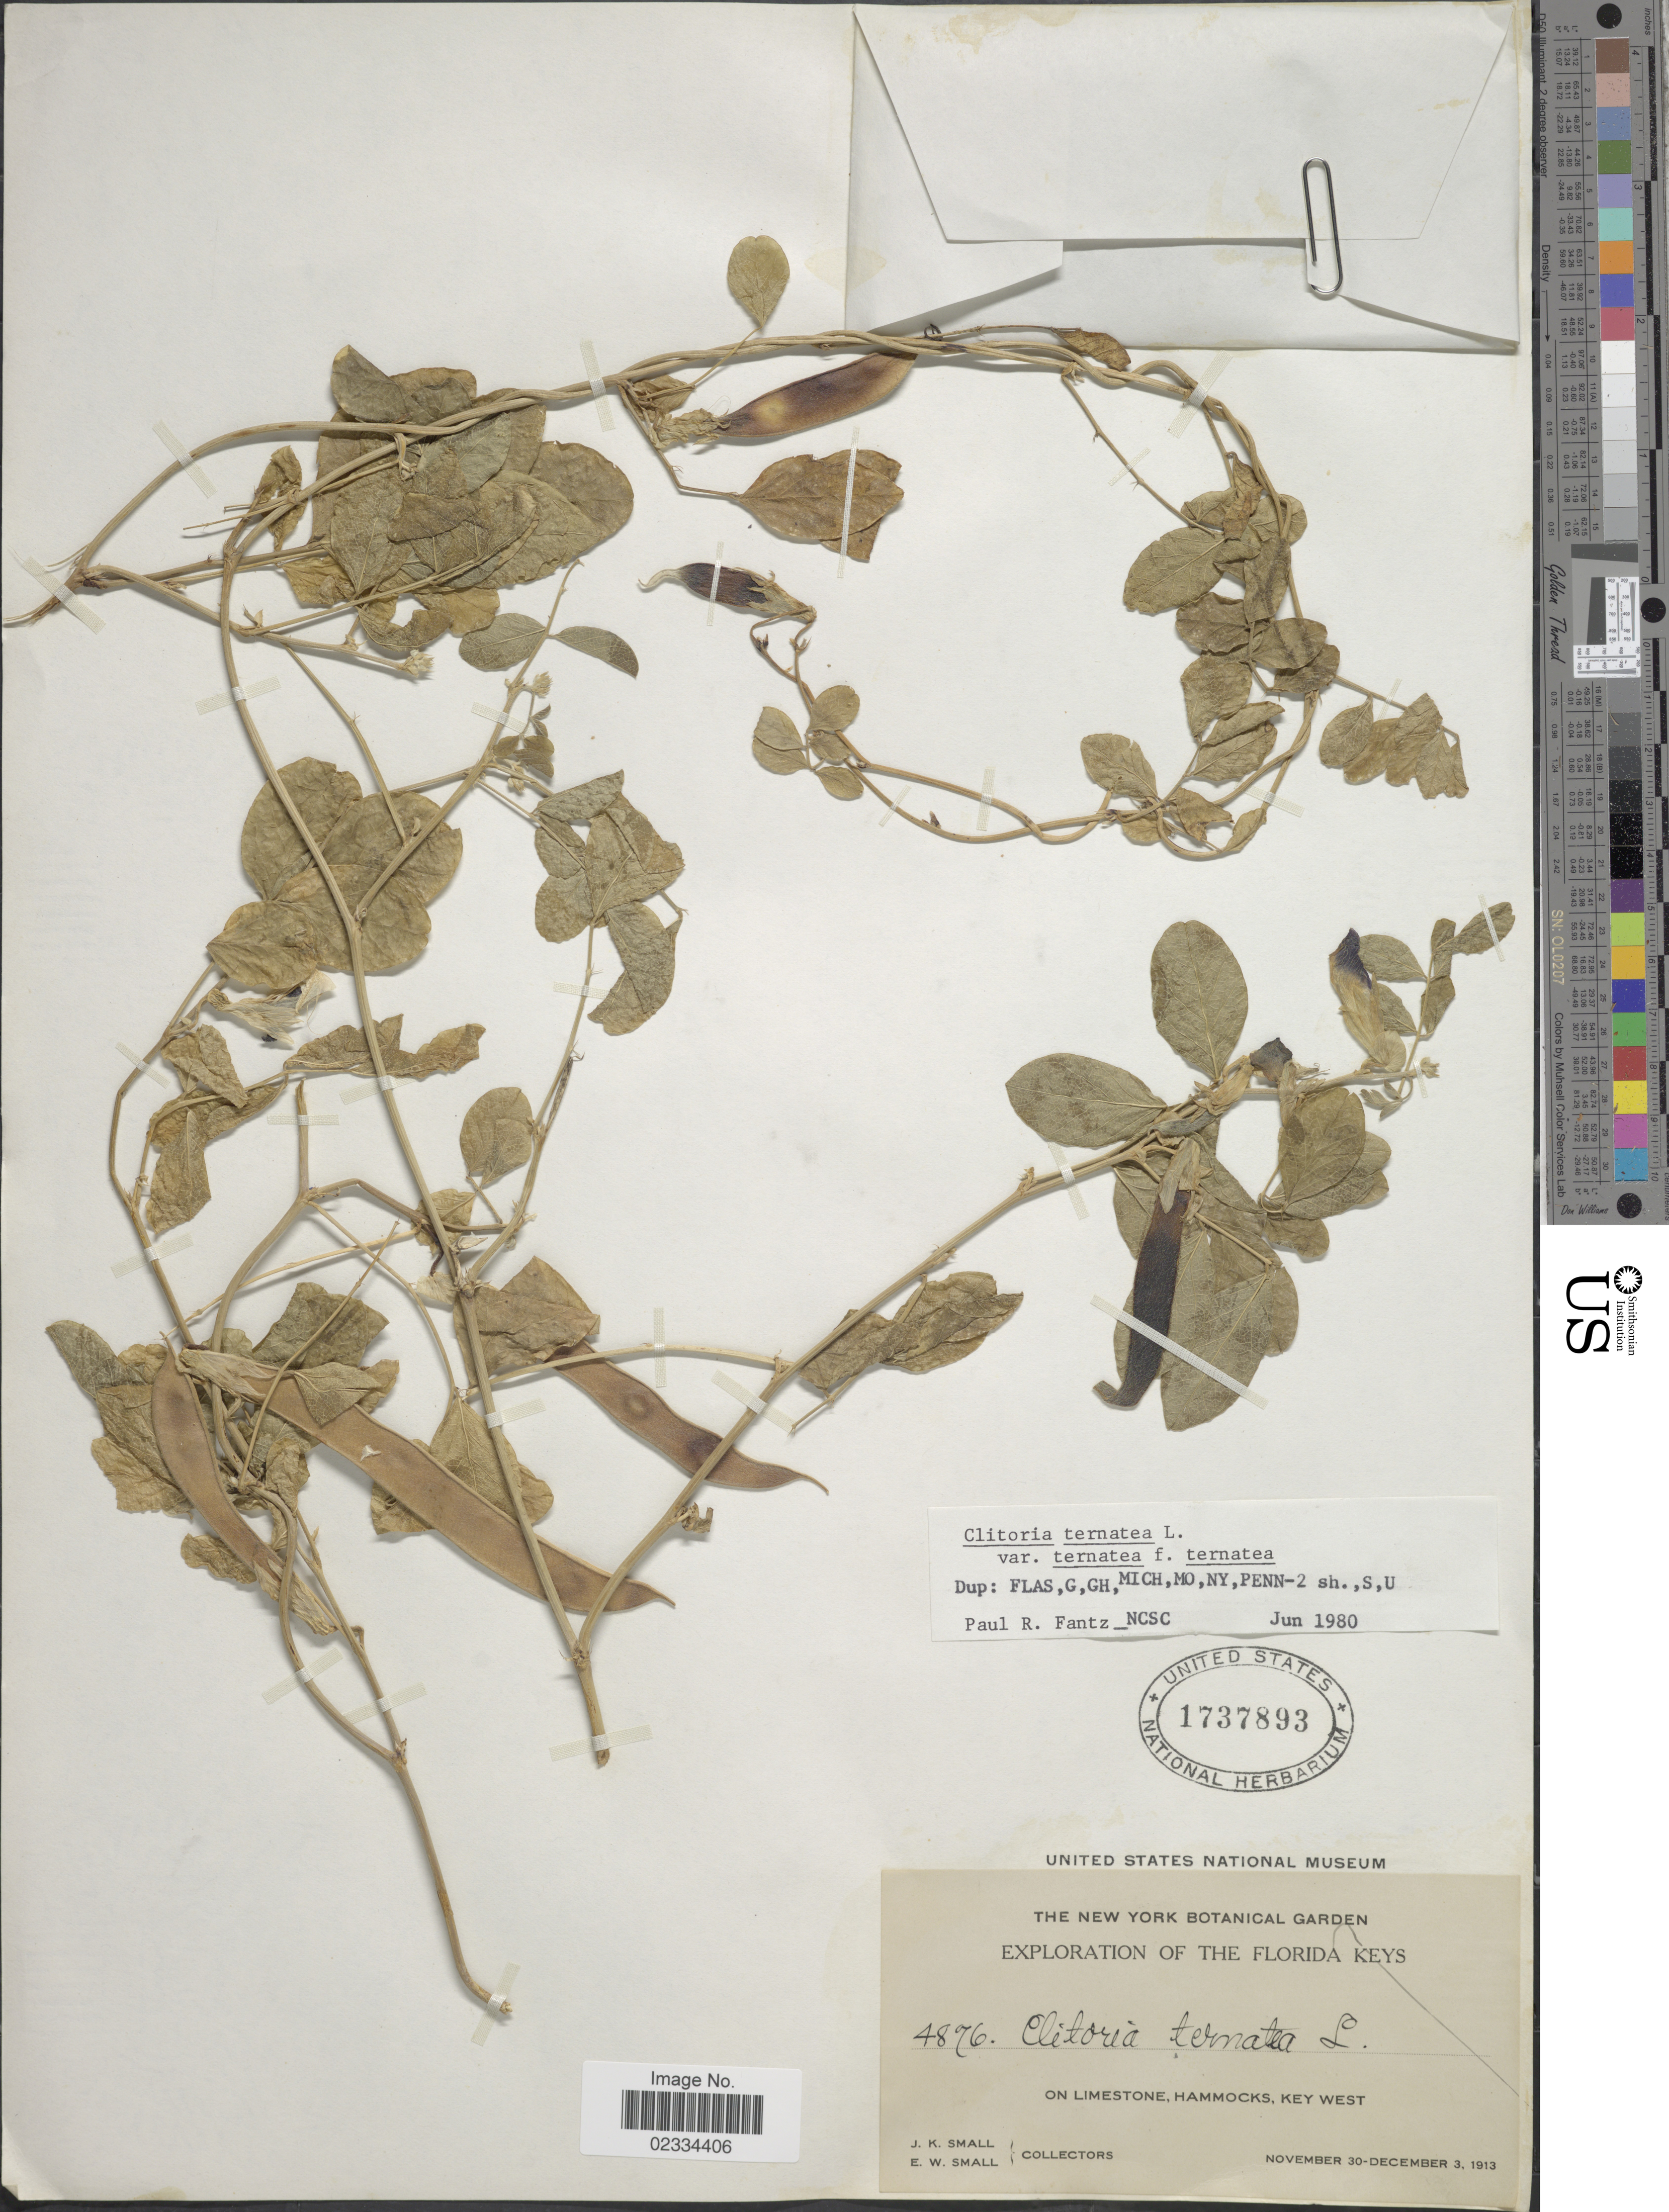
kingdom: Plantae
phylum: Tracheophyta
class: Magnoliopsida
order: Fabales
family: Fabaceae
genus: Clitoria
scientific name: Clitoria ternatea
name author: L.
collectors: J. K. Small & E. W. Small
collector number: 4876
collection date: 1913-11-30/1913-12-03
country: United States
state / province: Florida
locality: Florida Keys, Hammocks, Key West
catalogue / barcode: US 1737893